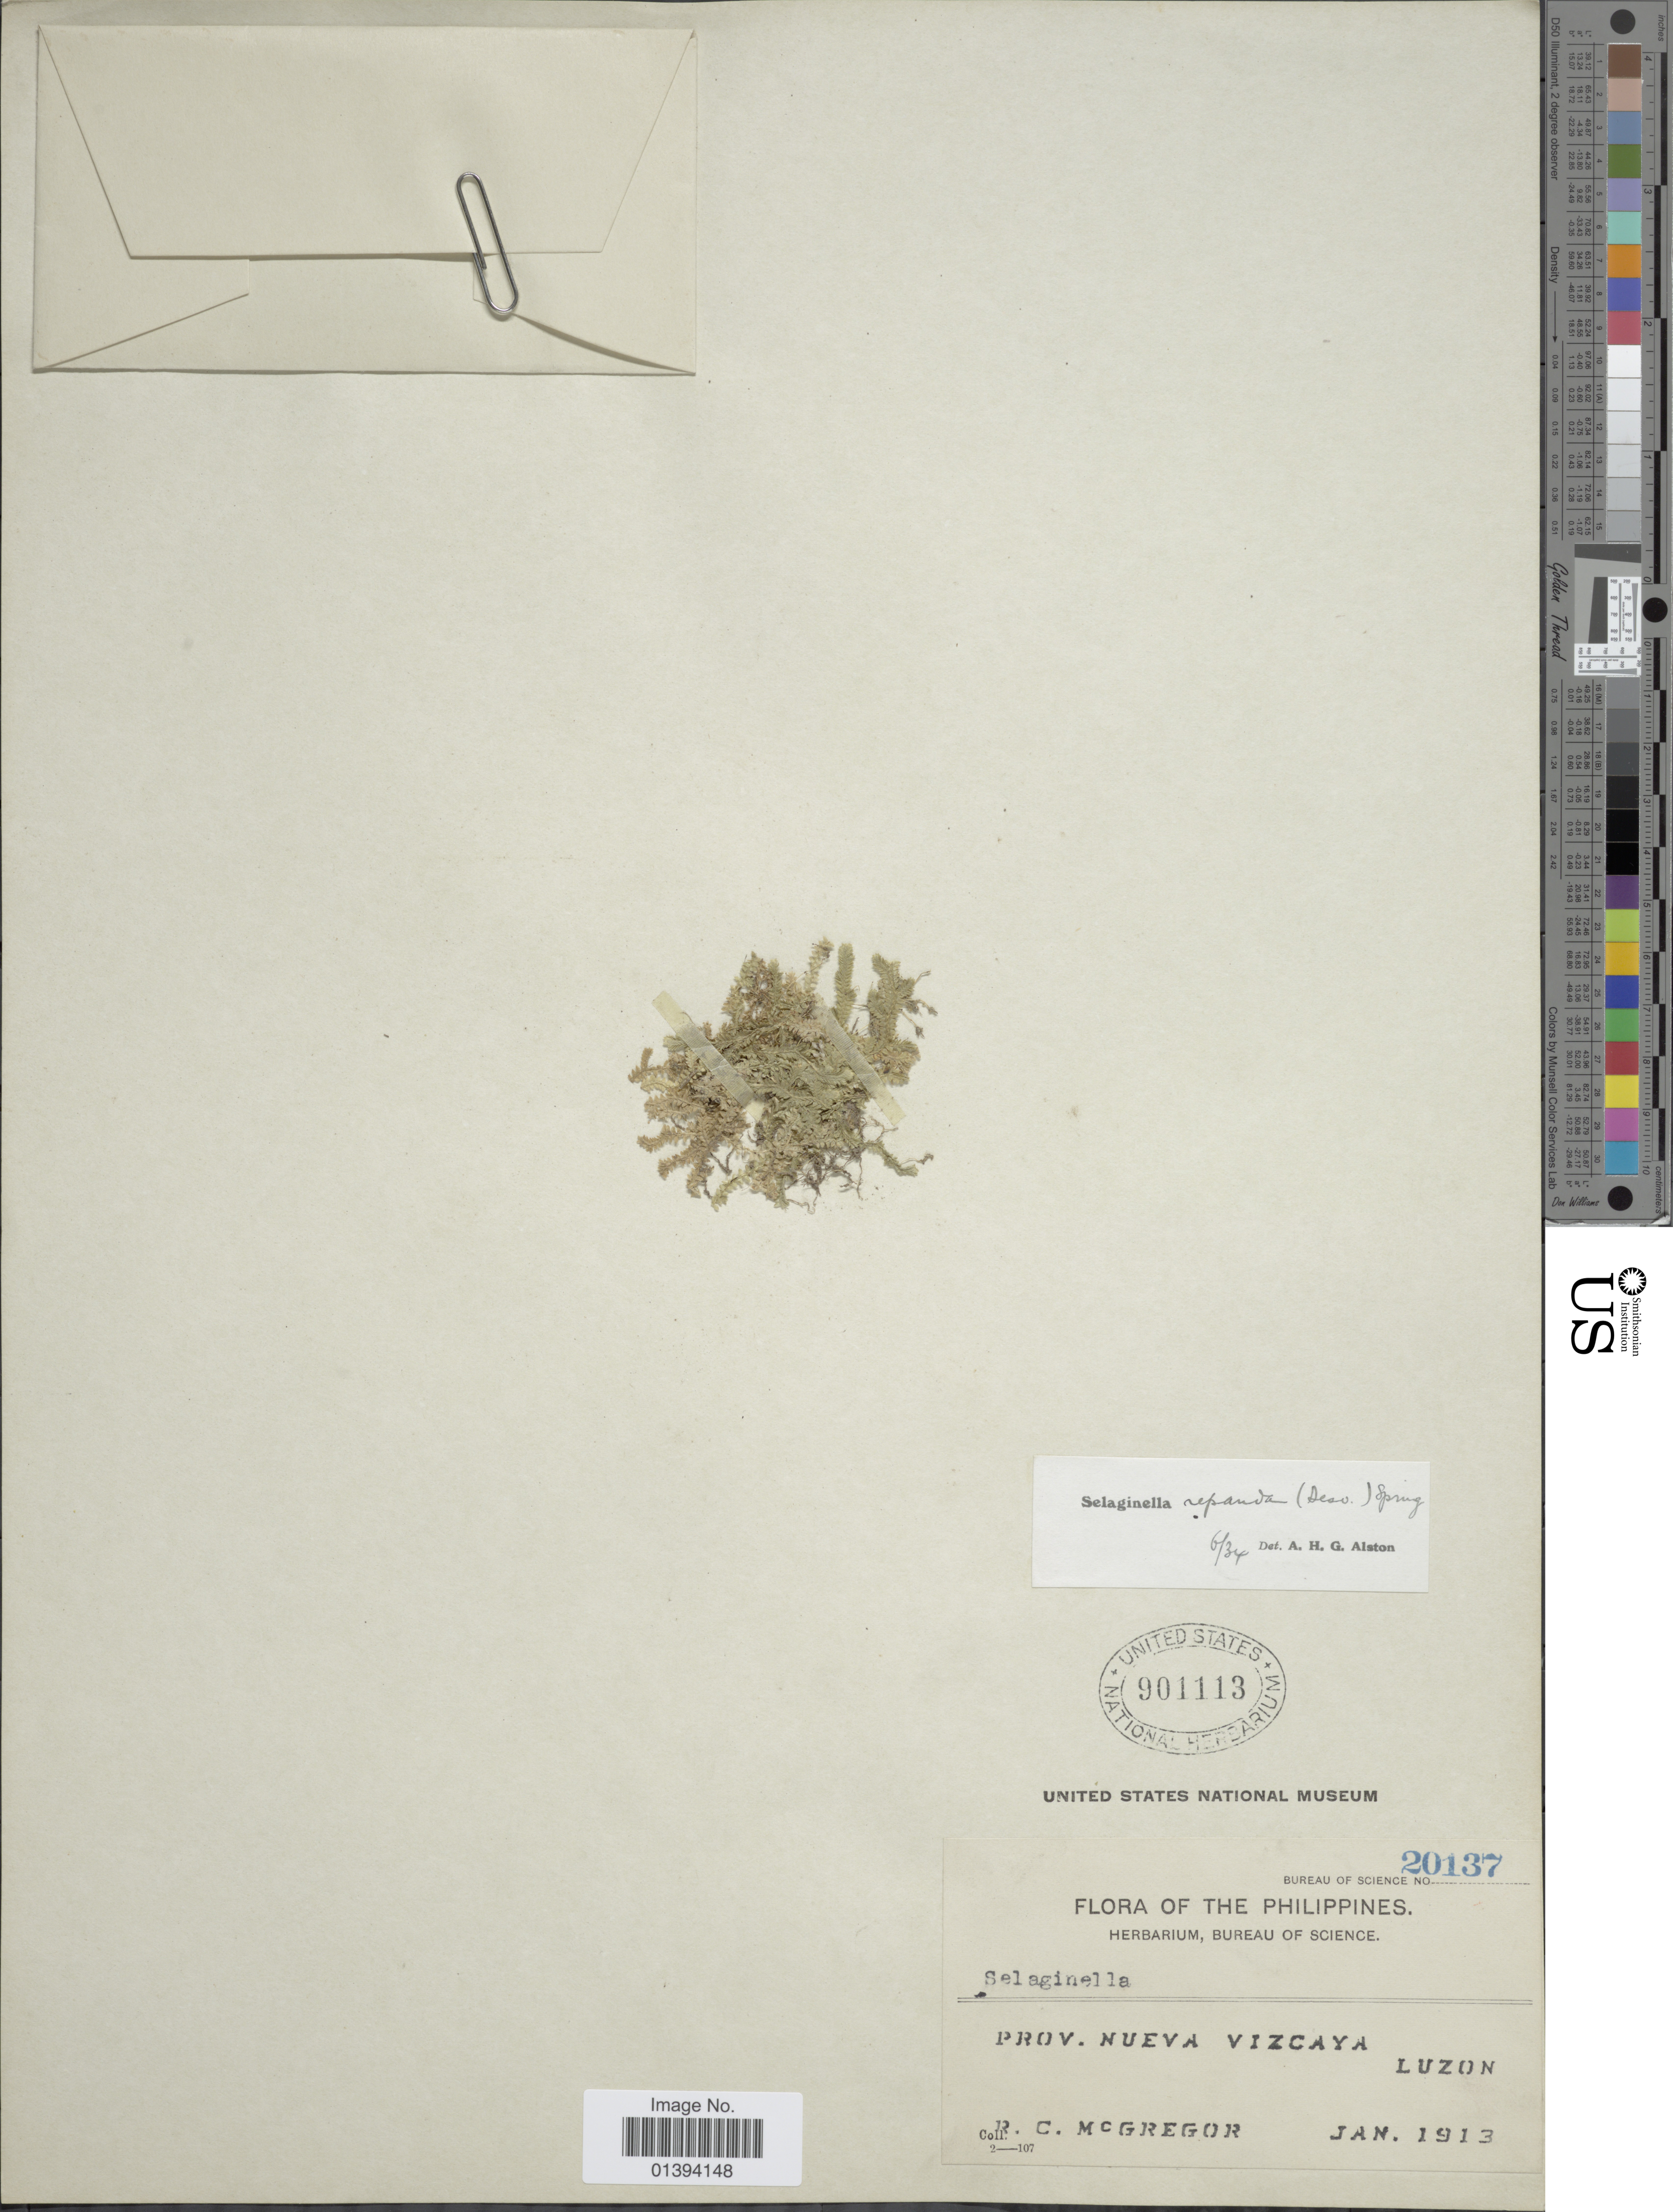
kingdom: Plantae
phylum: Tracheophyta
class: Lycopodiopsida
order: Selaginellales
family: Selaginellaceae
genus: Selaginella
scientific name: Selaginella repanda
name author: (Desv. ex Poir.) Spring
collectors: R. C. McGregor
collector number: Bureau of Science 20137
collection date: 1913-01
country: Philippines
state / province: Central Luzon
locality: Prov. Nueva Vizcaya, Luzon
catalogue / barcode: US 901113